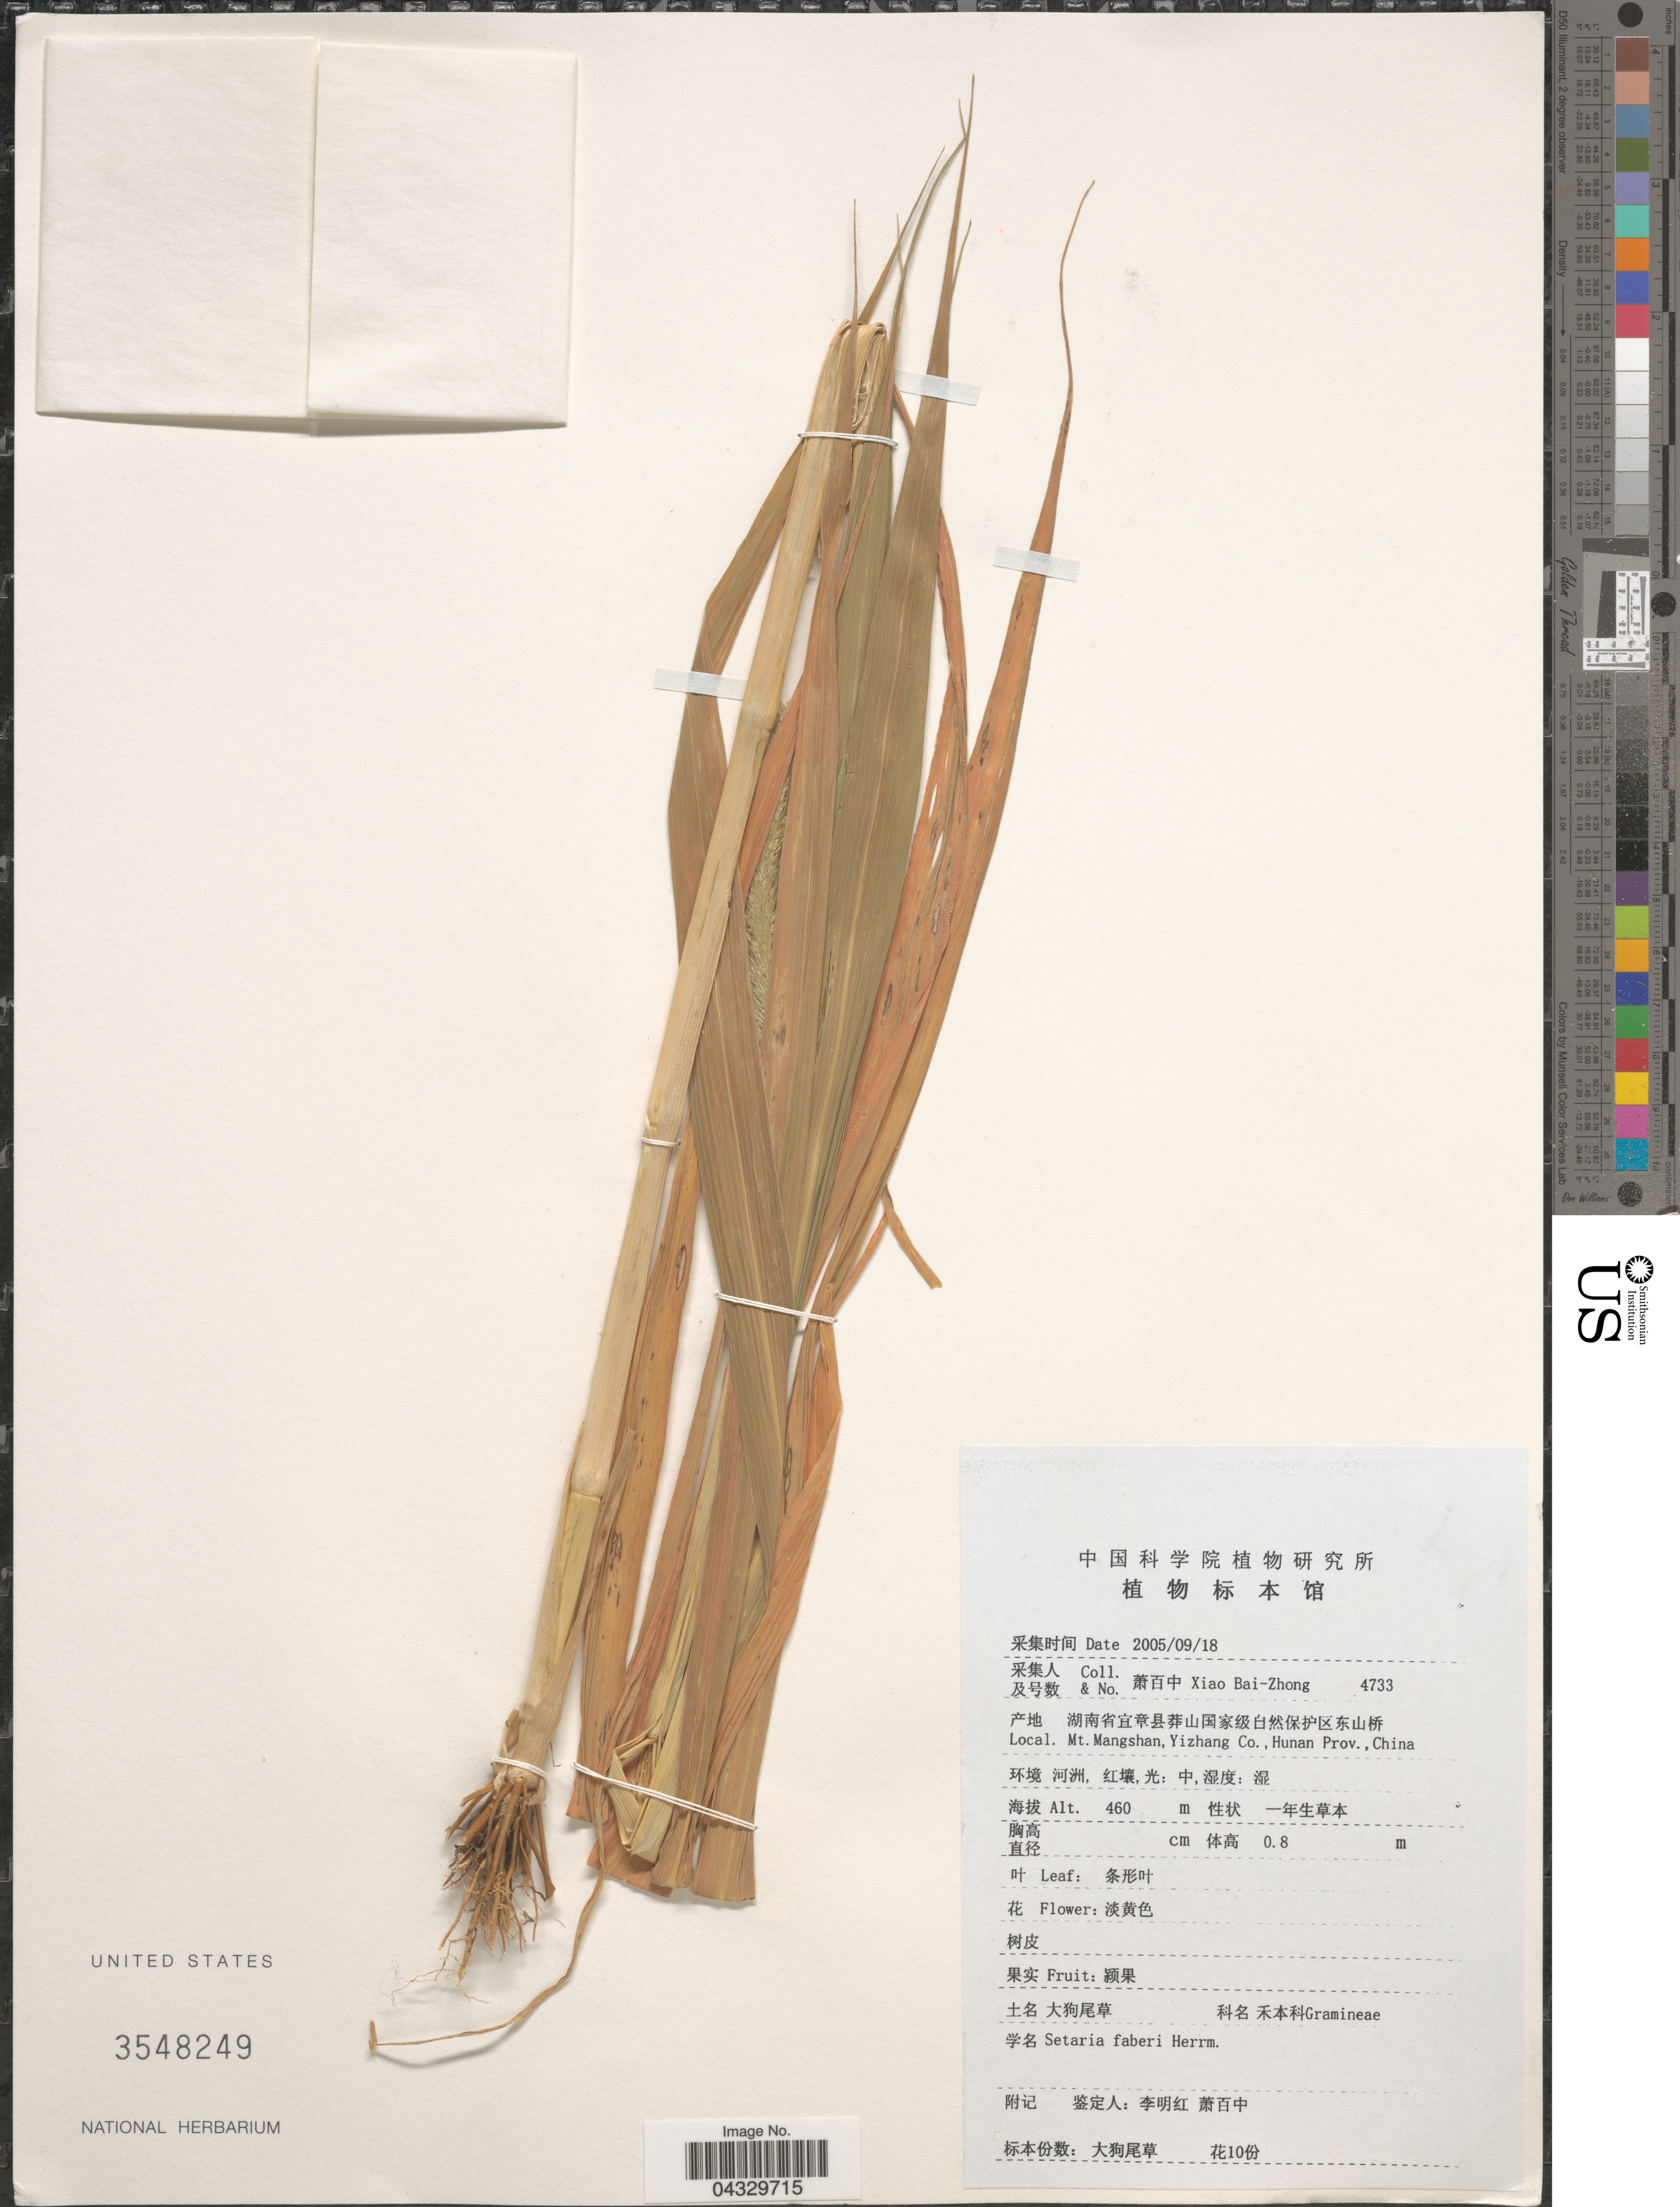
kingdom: Plantae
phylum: Tracheophyta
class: Liliopsida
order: Poales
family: Poaceae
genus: Setaria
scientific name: Setaria faberi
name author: R.A.W. Herrm.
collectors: B. Z. Xiao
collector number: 4733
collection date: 2005-09-18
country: China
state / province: Hunan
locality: Mt. Mangshan, Yizhang Co.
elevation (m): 460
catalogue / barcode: US 3548249